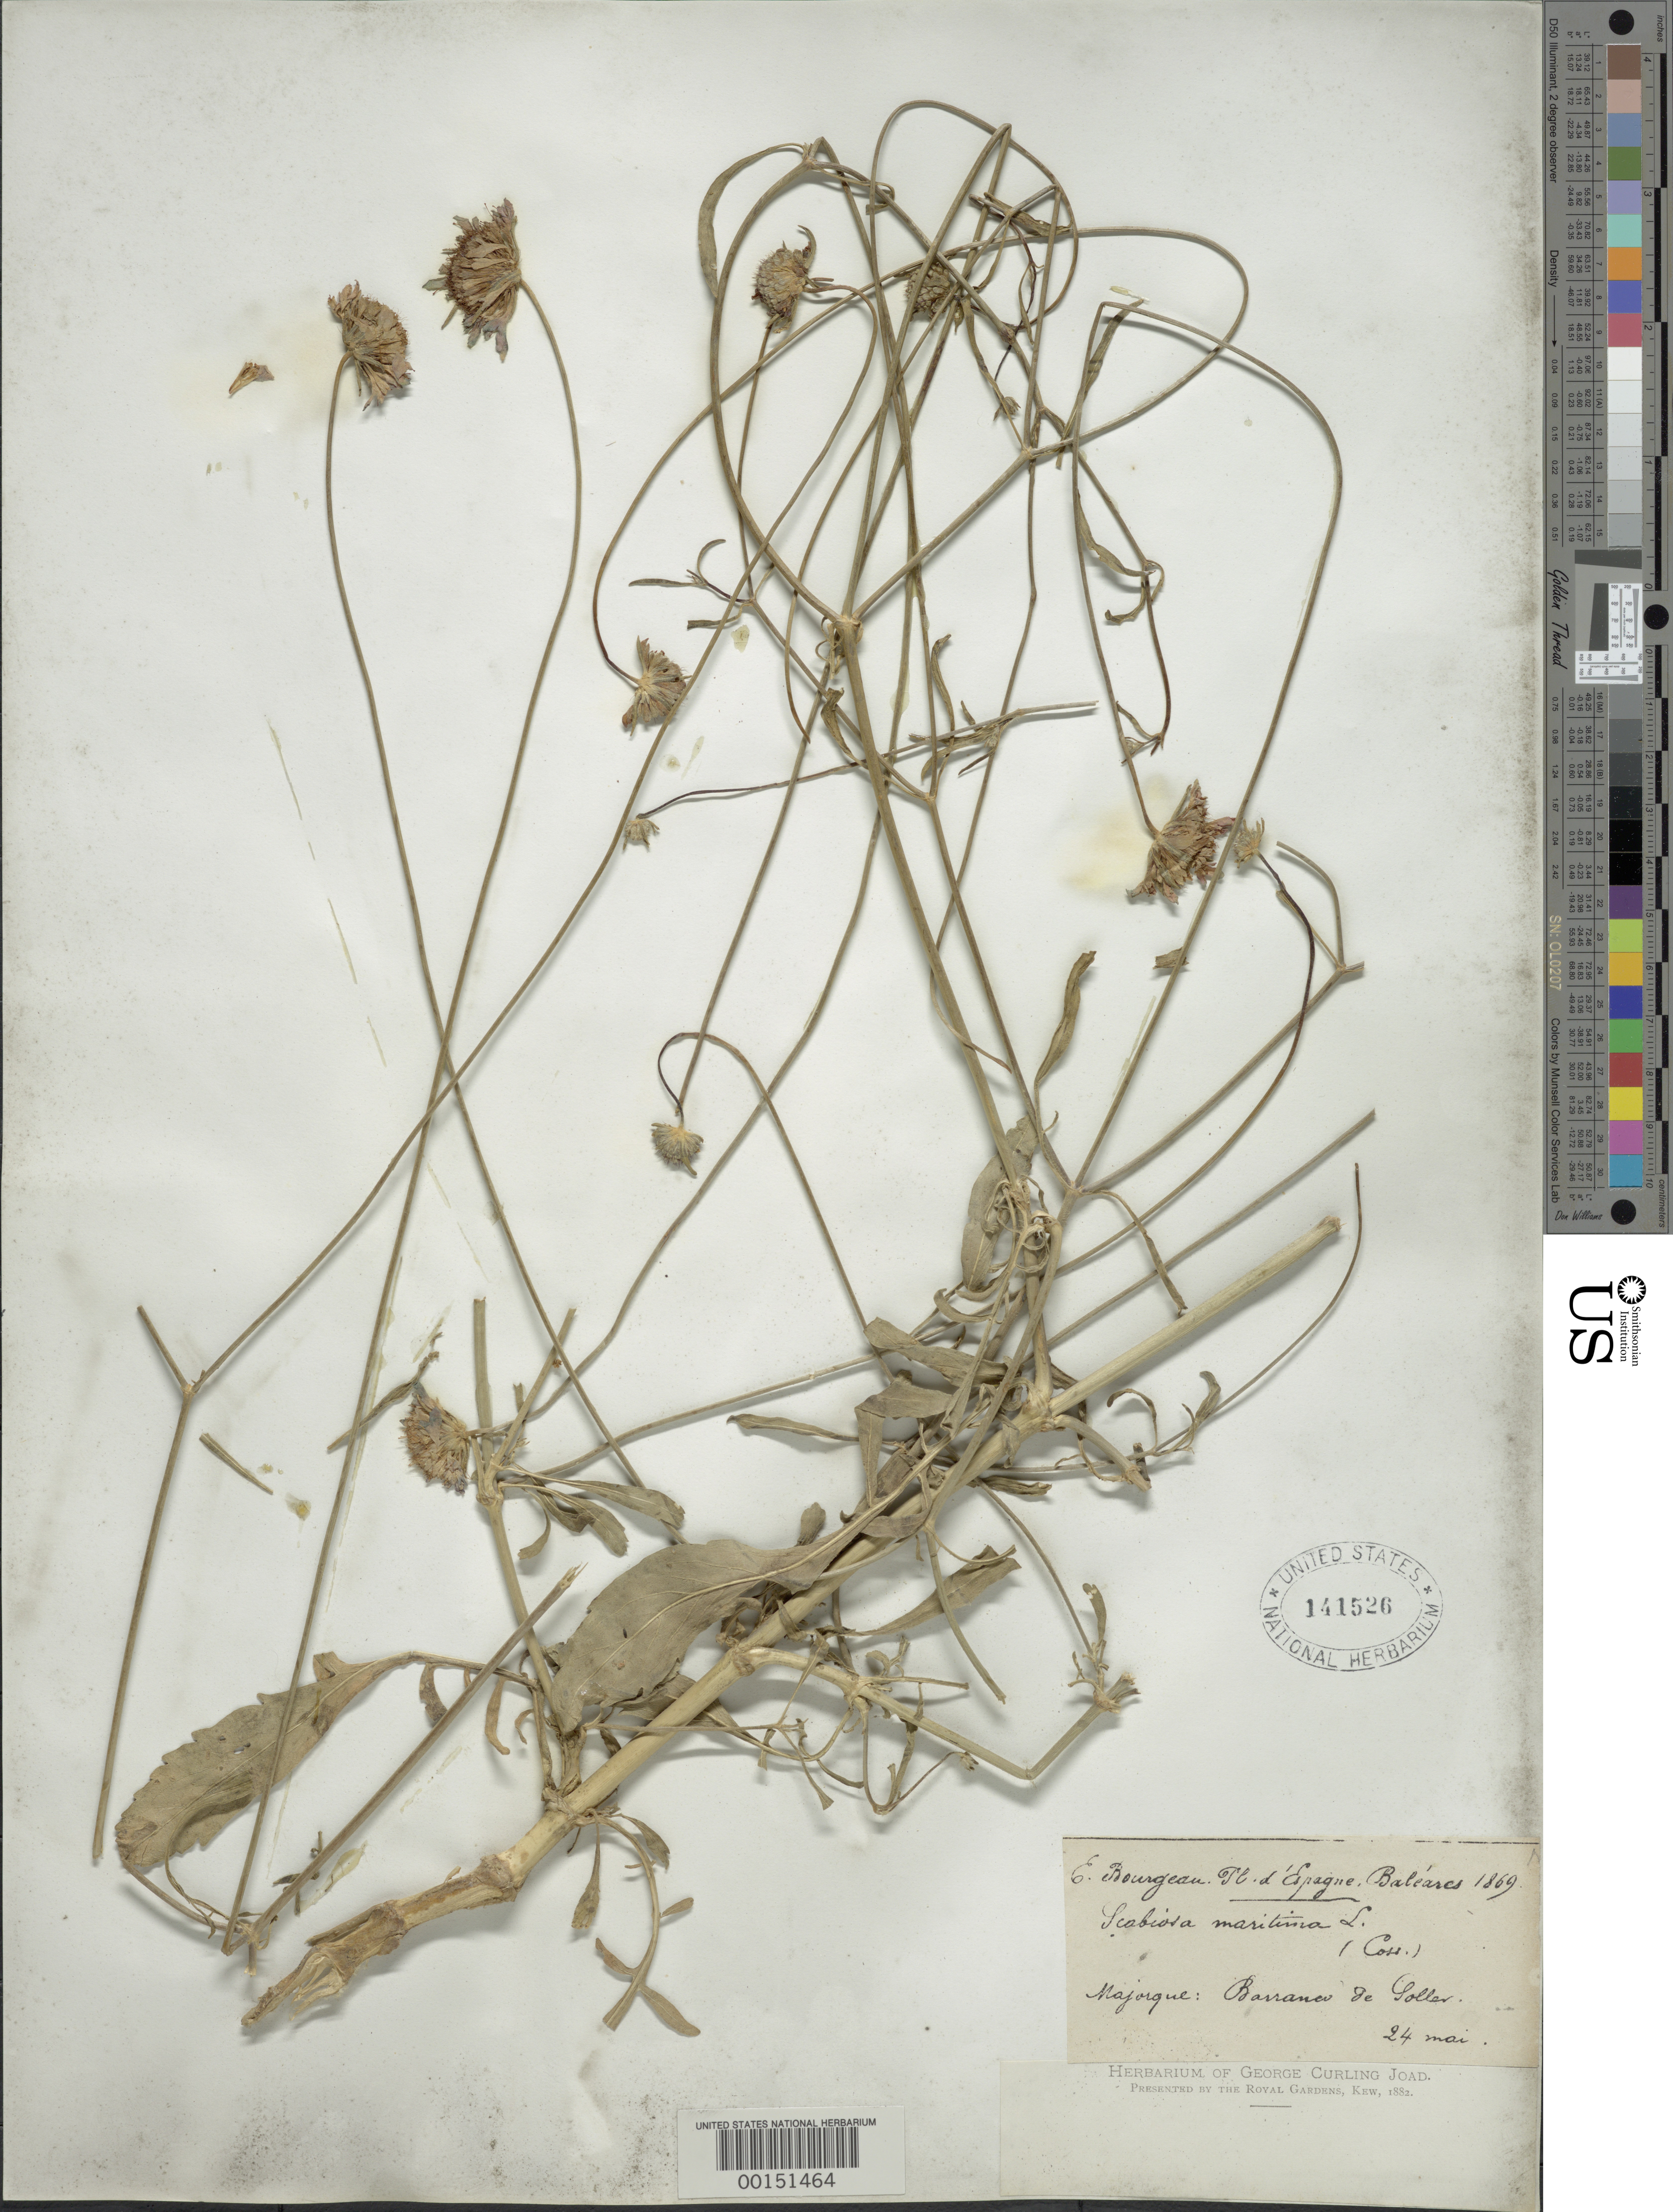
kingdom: Plantae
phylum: Tracheophyta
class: Magnoliopsida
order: Dipsacales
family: Caprifoliaceae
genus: Scabiosa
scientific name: Scabiosa maritima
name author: L.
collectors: E. Bourgeau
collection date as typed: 24 May 1869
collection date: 1869-05-24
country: Spain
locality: Majorque, Barranco de Solles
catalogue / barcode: US 141526